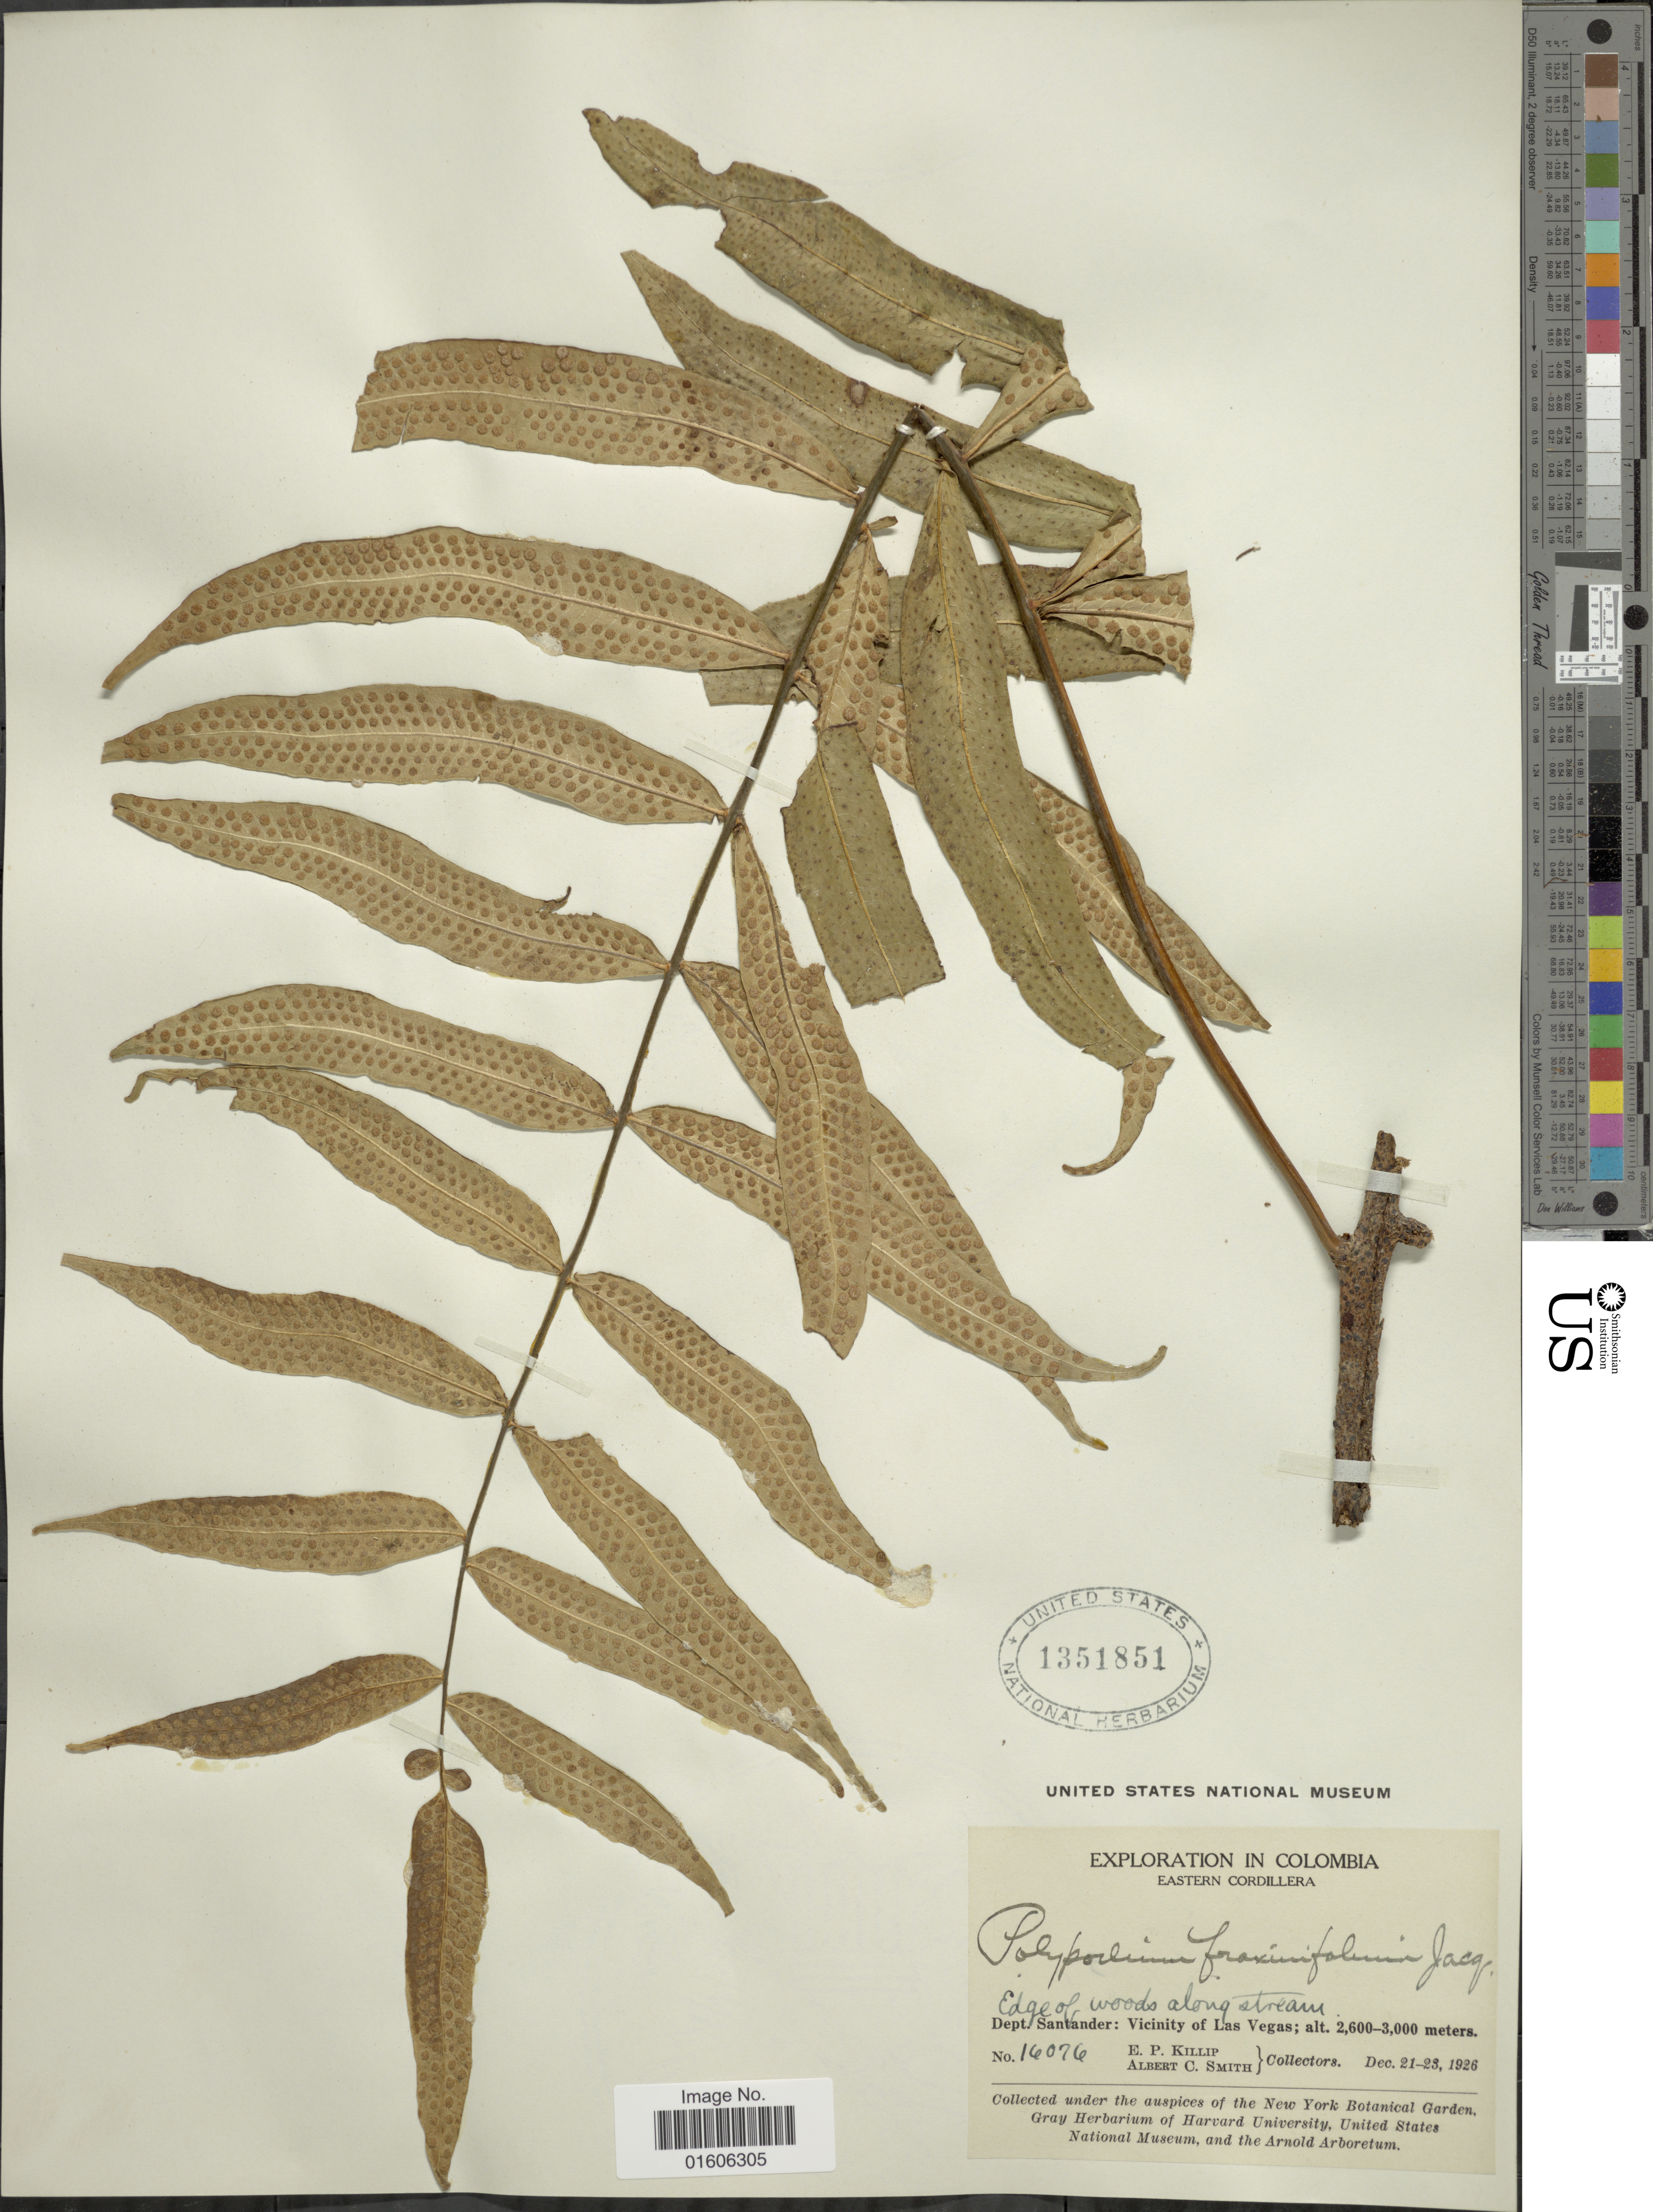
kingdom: Plantae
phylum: Tracheophyta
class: Polypodiopsida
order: Polypodiales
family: Polypodiaceae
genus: Serpocaulon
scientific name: Serpocaulon fraxinifolium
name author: (Jacq.) A.R. Sm.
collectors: E. P. Killip & A. C. Smith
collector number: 16076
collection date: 1926-12-21/1926-12-23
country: Colombia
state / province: Santander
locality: Eastern Cordillera. Dept. Santander: Vicinity of Las Vegas.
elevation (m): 2600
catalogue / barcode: US 1351851